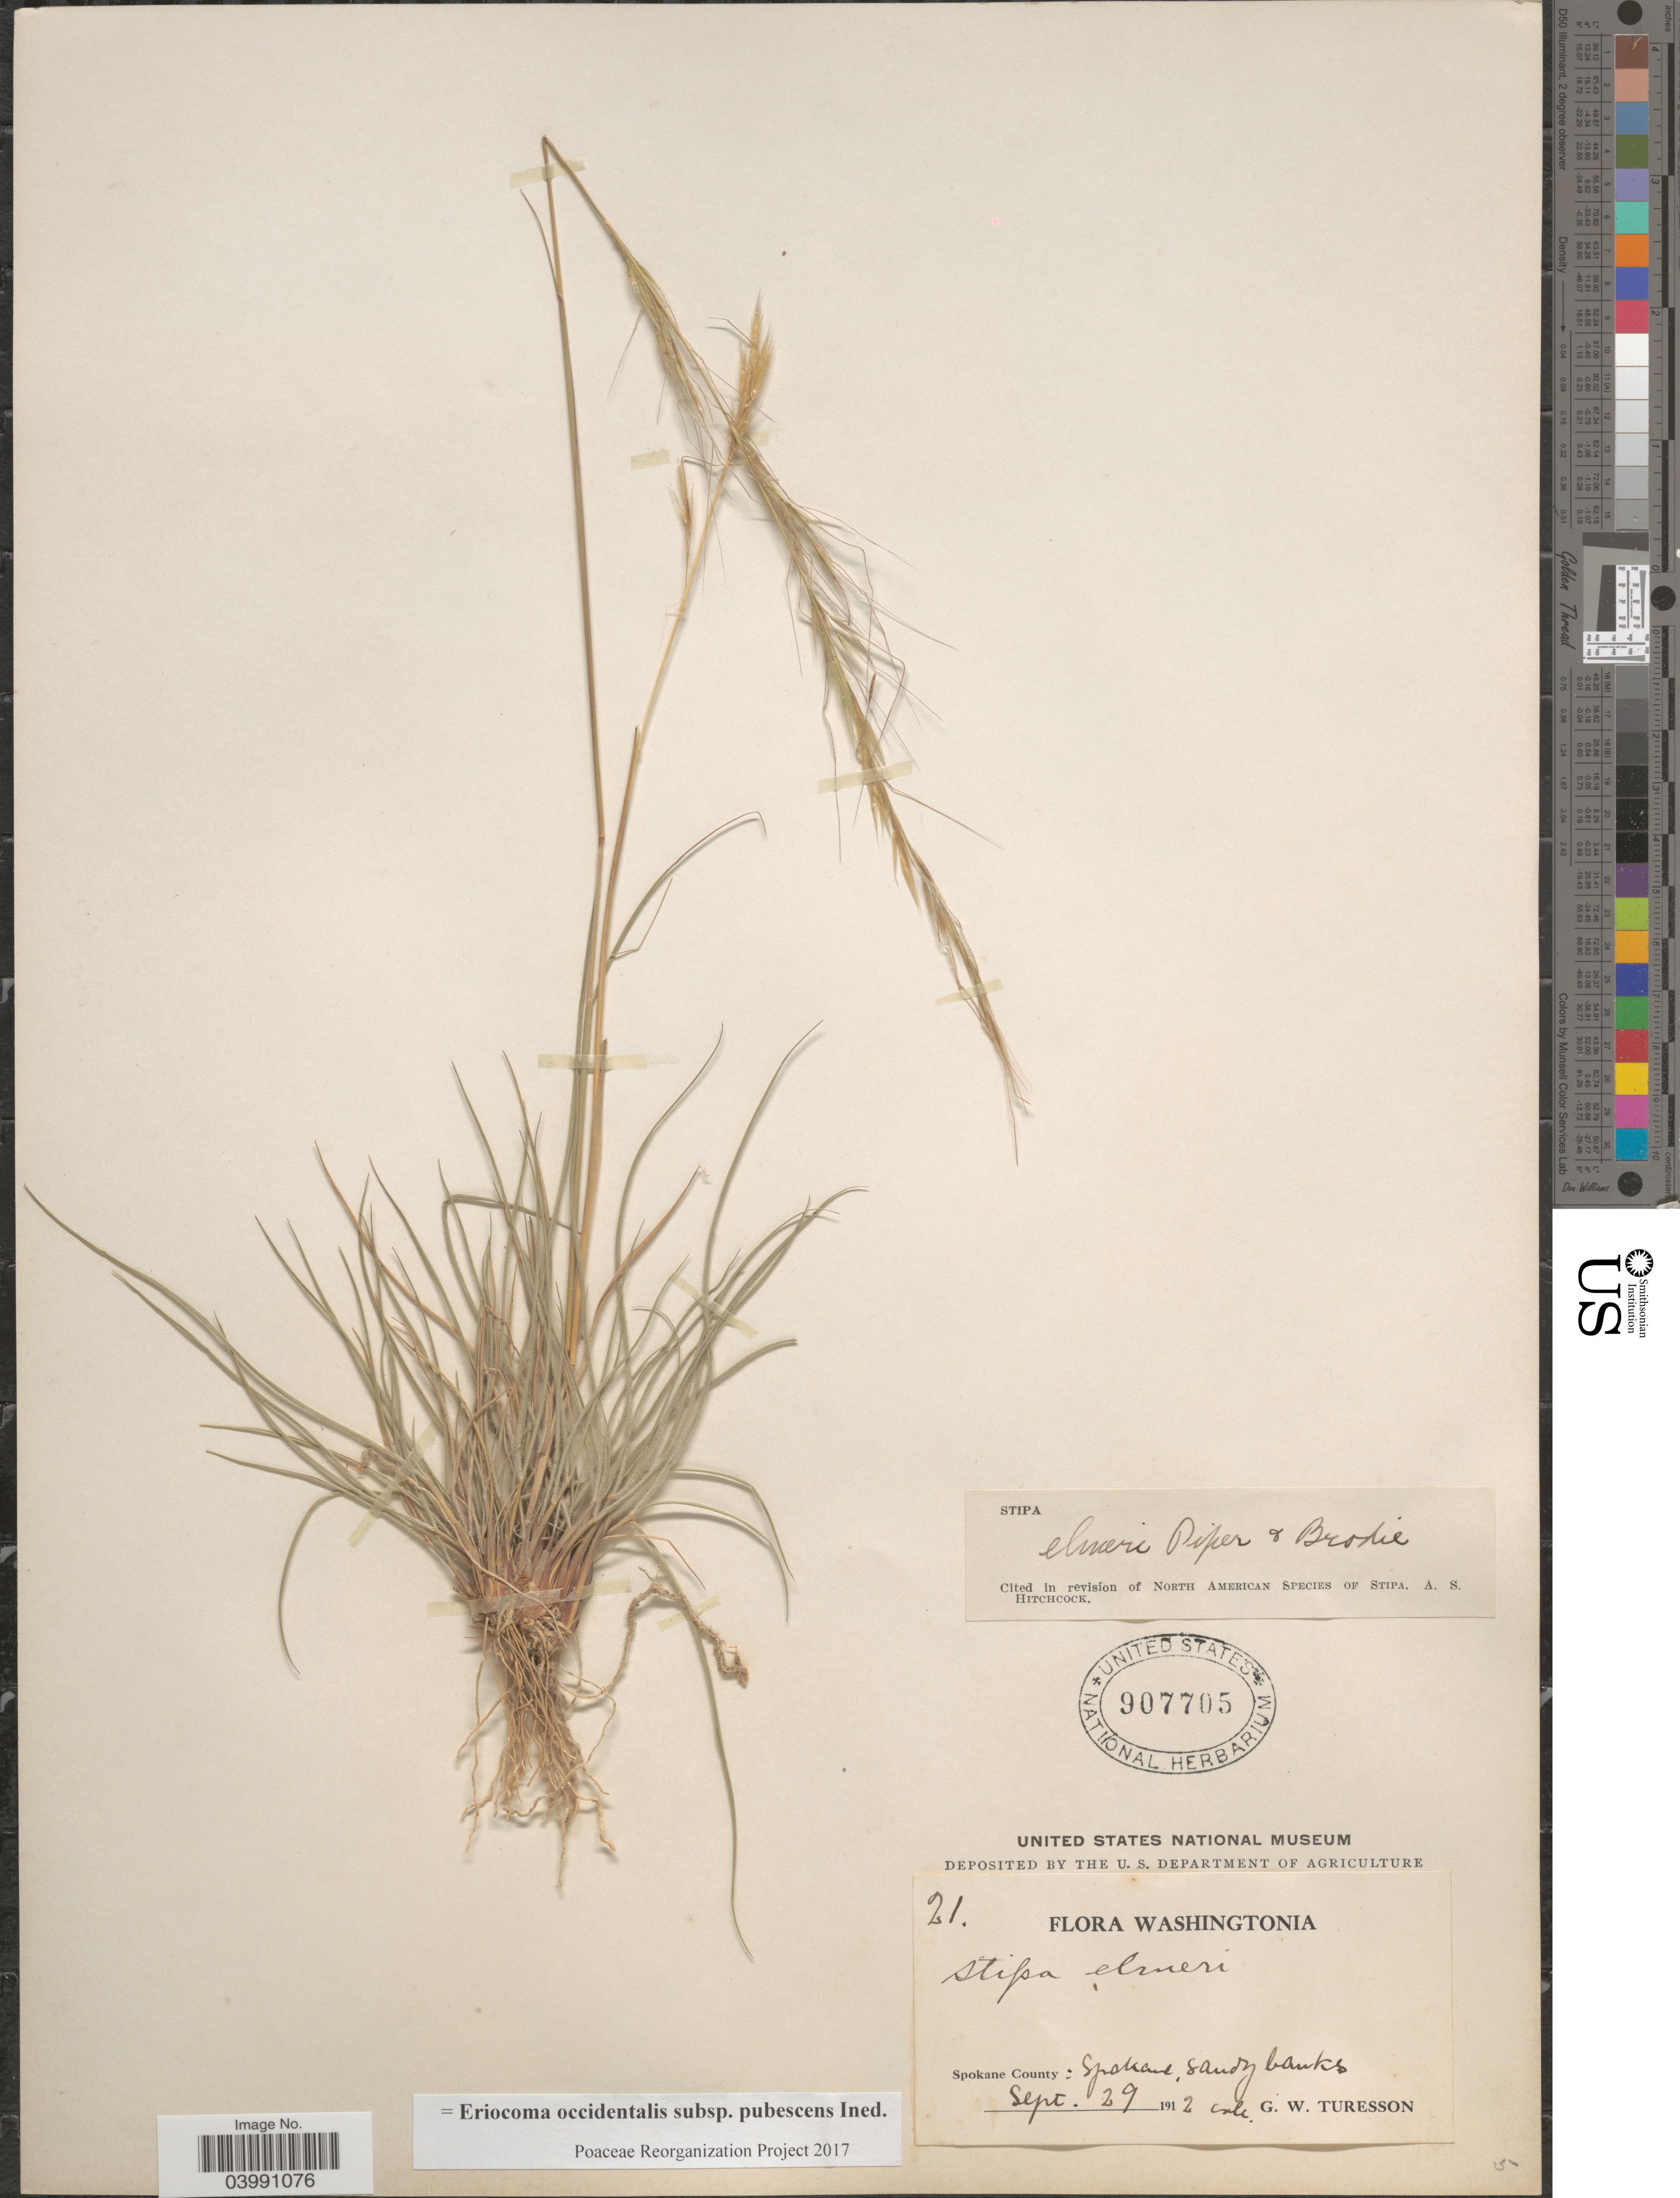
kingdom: Plantae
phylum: Tracheophyta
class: Liliopsida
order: Poales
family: Poaceae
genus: Eriocoma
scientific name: Eriocoma occidentalis subsp. pubescens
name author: (Vasey) Romasch.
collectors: G. Turesson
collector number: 21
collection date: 1912-09-29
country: United States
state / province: Washington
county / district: Spokane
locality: Washingtonia. Spokane County: Spokane, sandy banks.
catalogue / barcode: US 907705